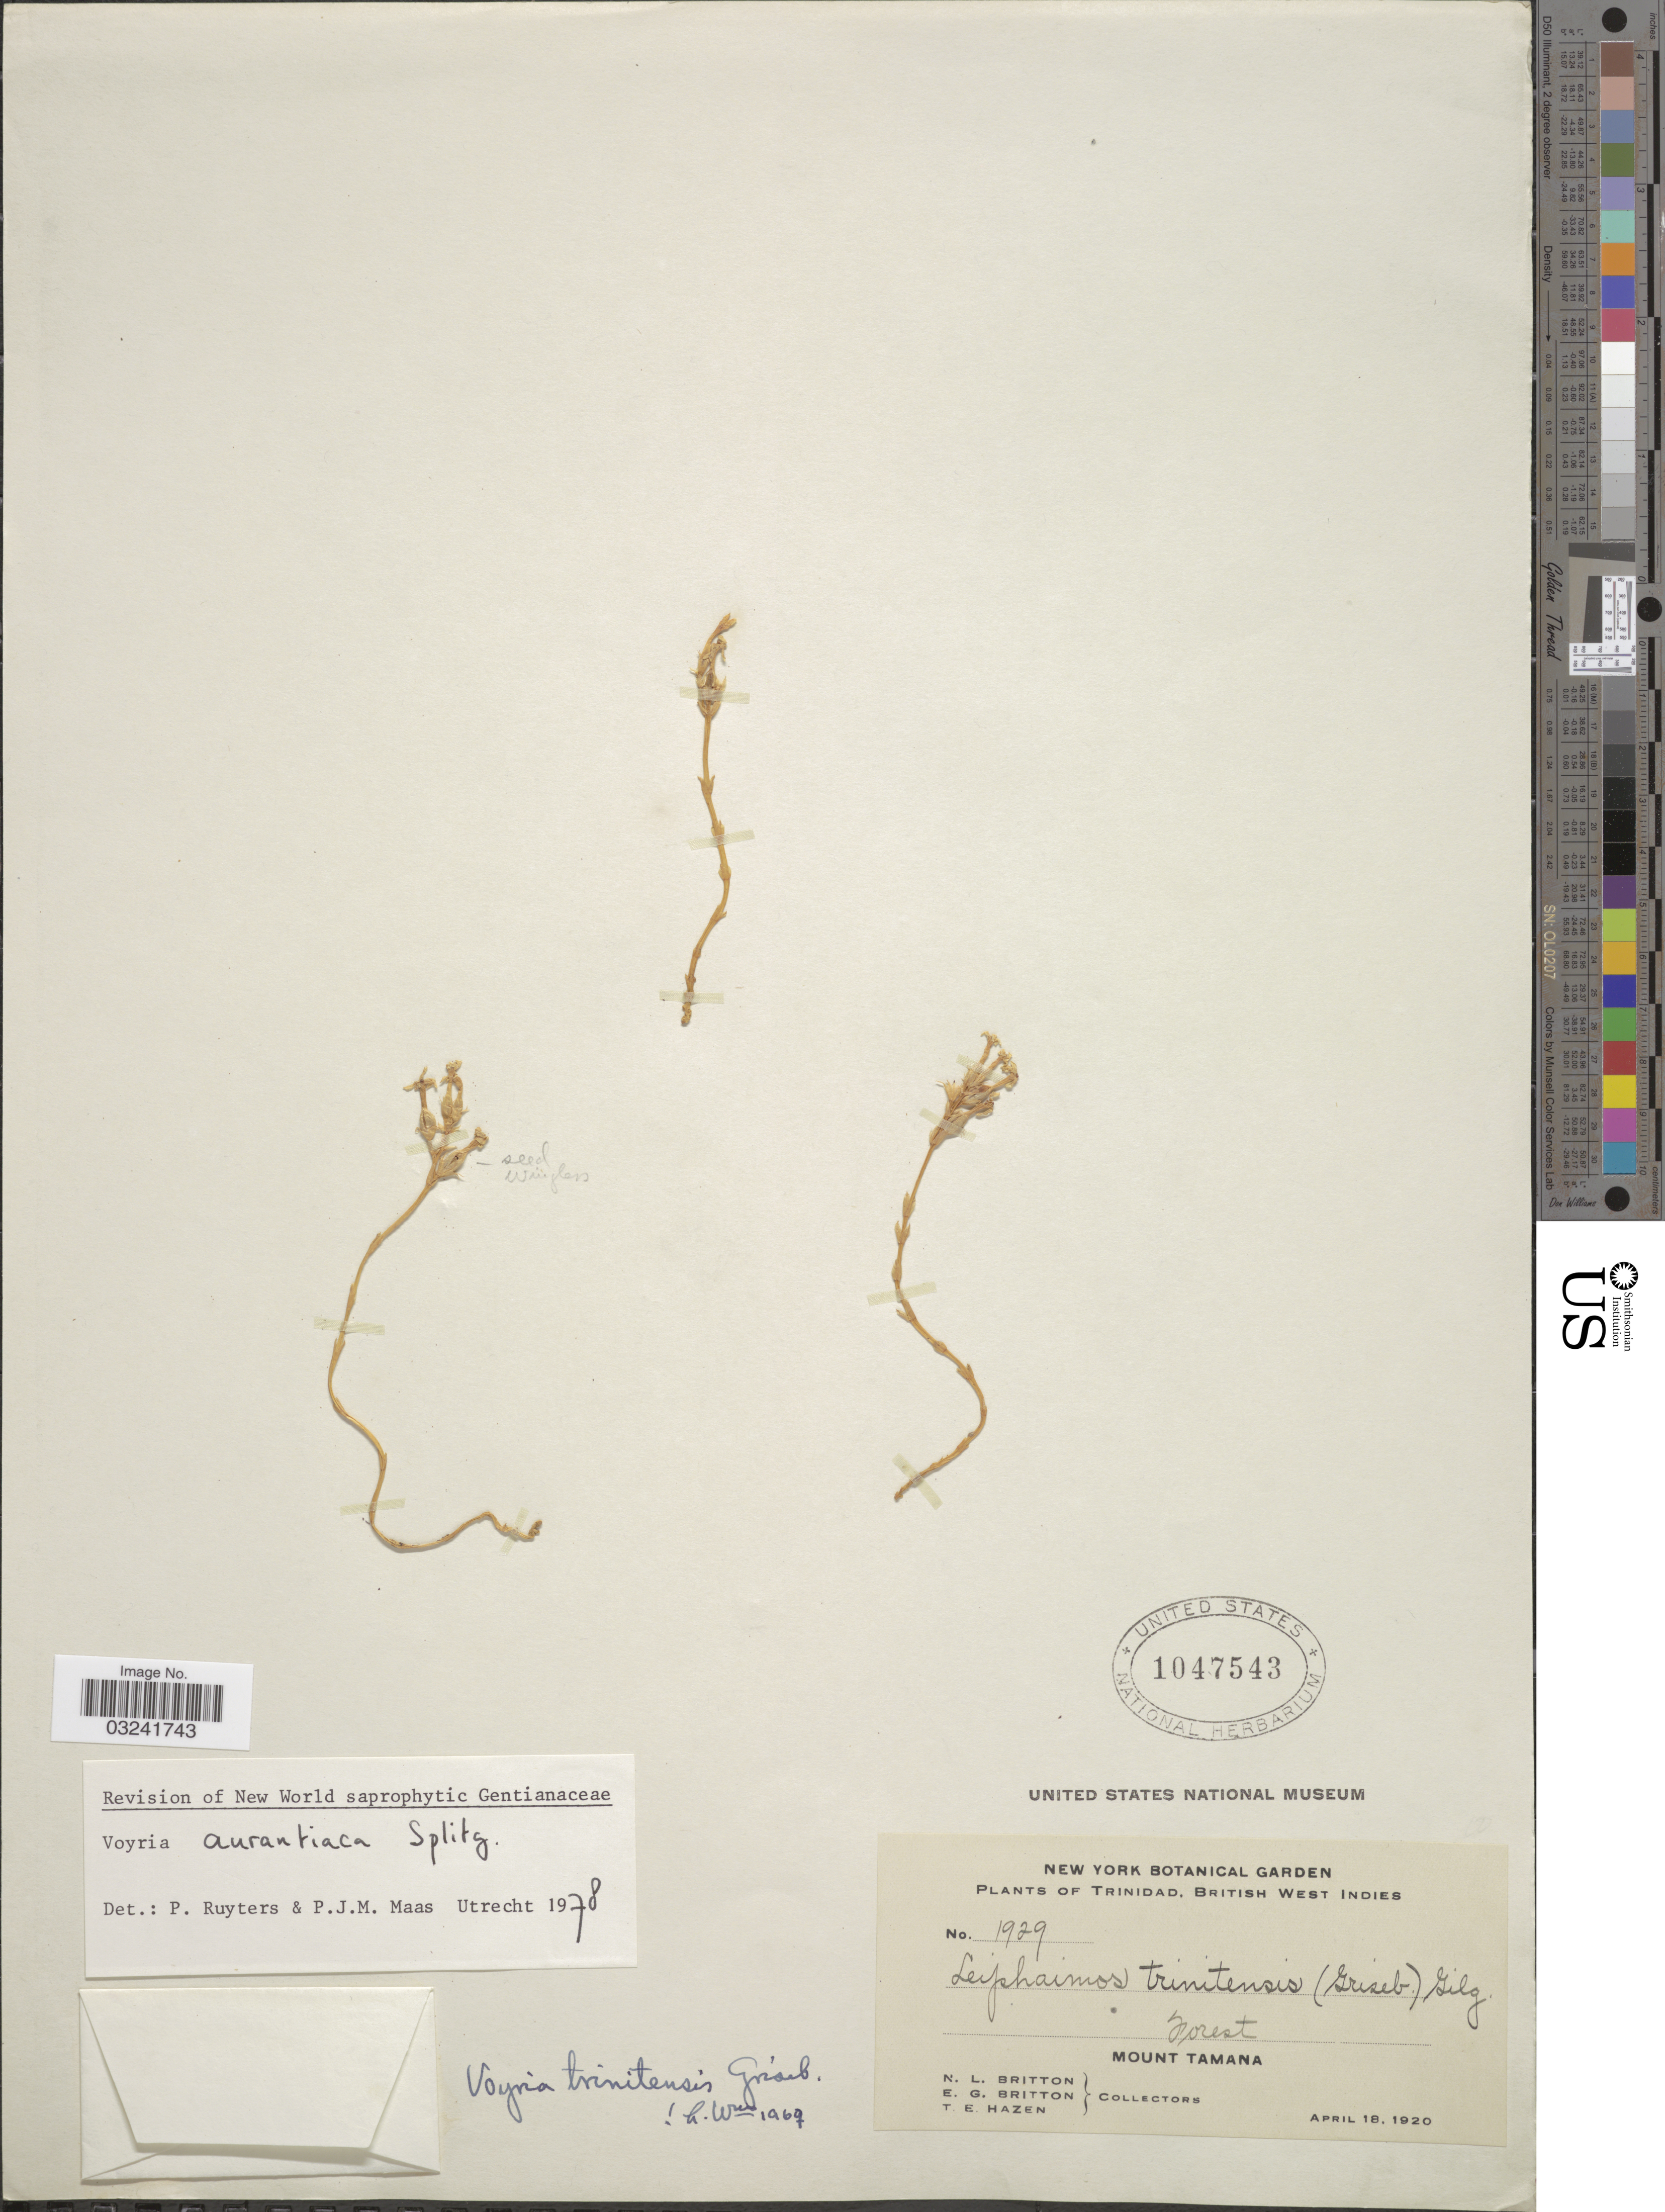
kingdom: Plantae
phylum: Tracheophyta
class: Magnoliopsida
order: Gentianales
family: Gentianaceae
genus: Voyria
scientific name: Voyria aurantiaca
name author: Splitg.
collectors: N. Britton, E. G. Britton & T. E. Hazen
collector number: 1929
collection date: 1920-04-18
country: Trinidad and Tobago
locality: Trinidad, British West Indies, Mount Tamana.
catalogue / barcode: US 1047543